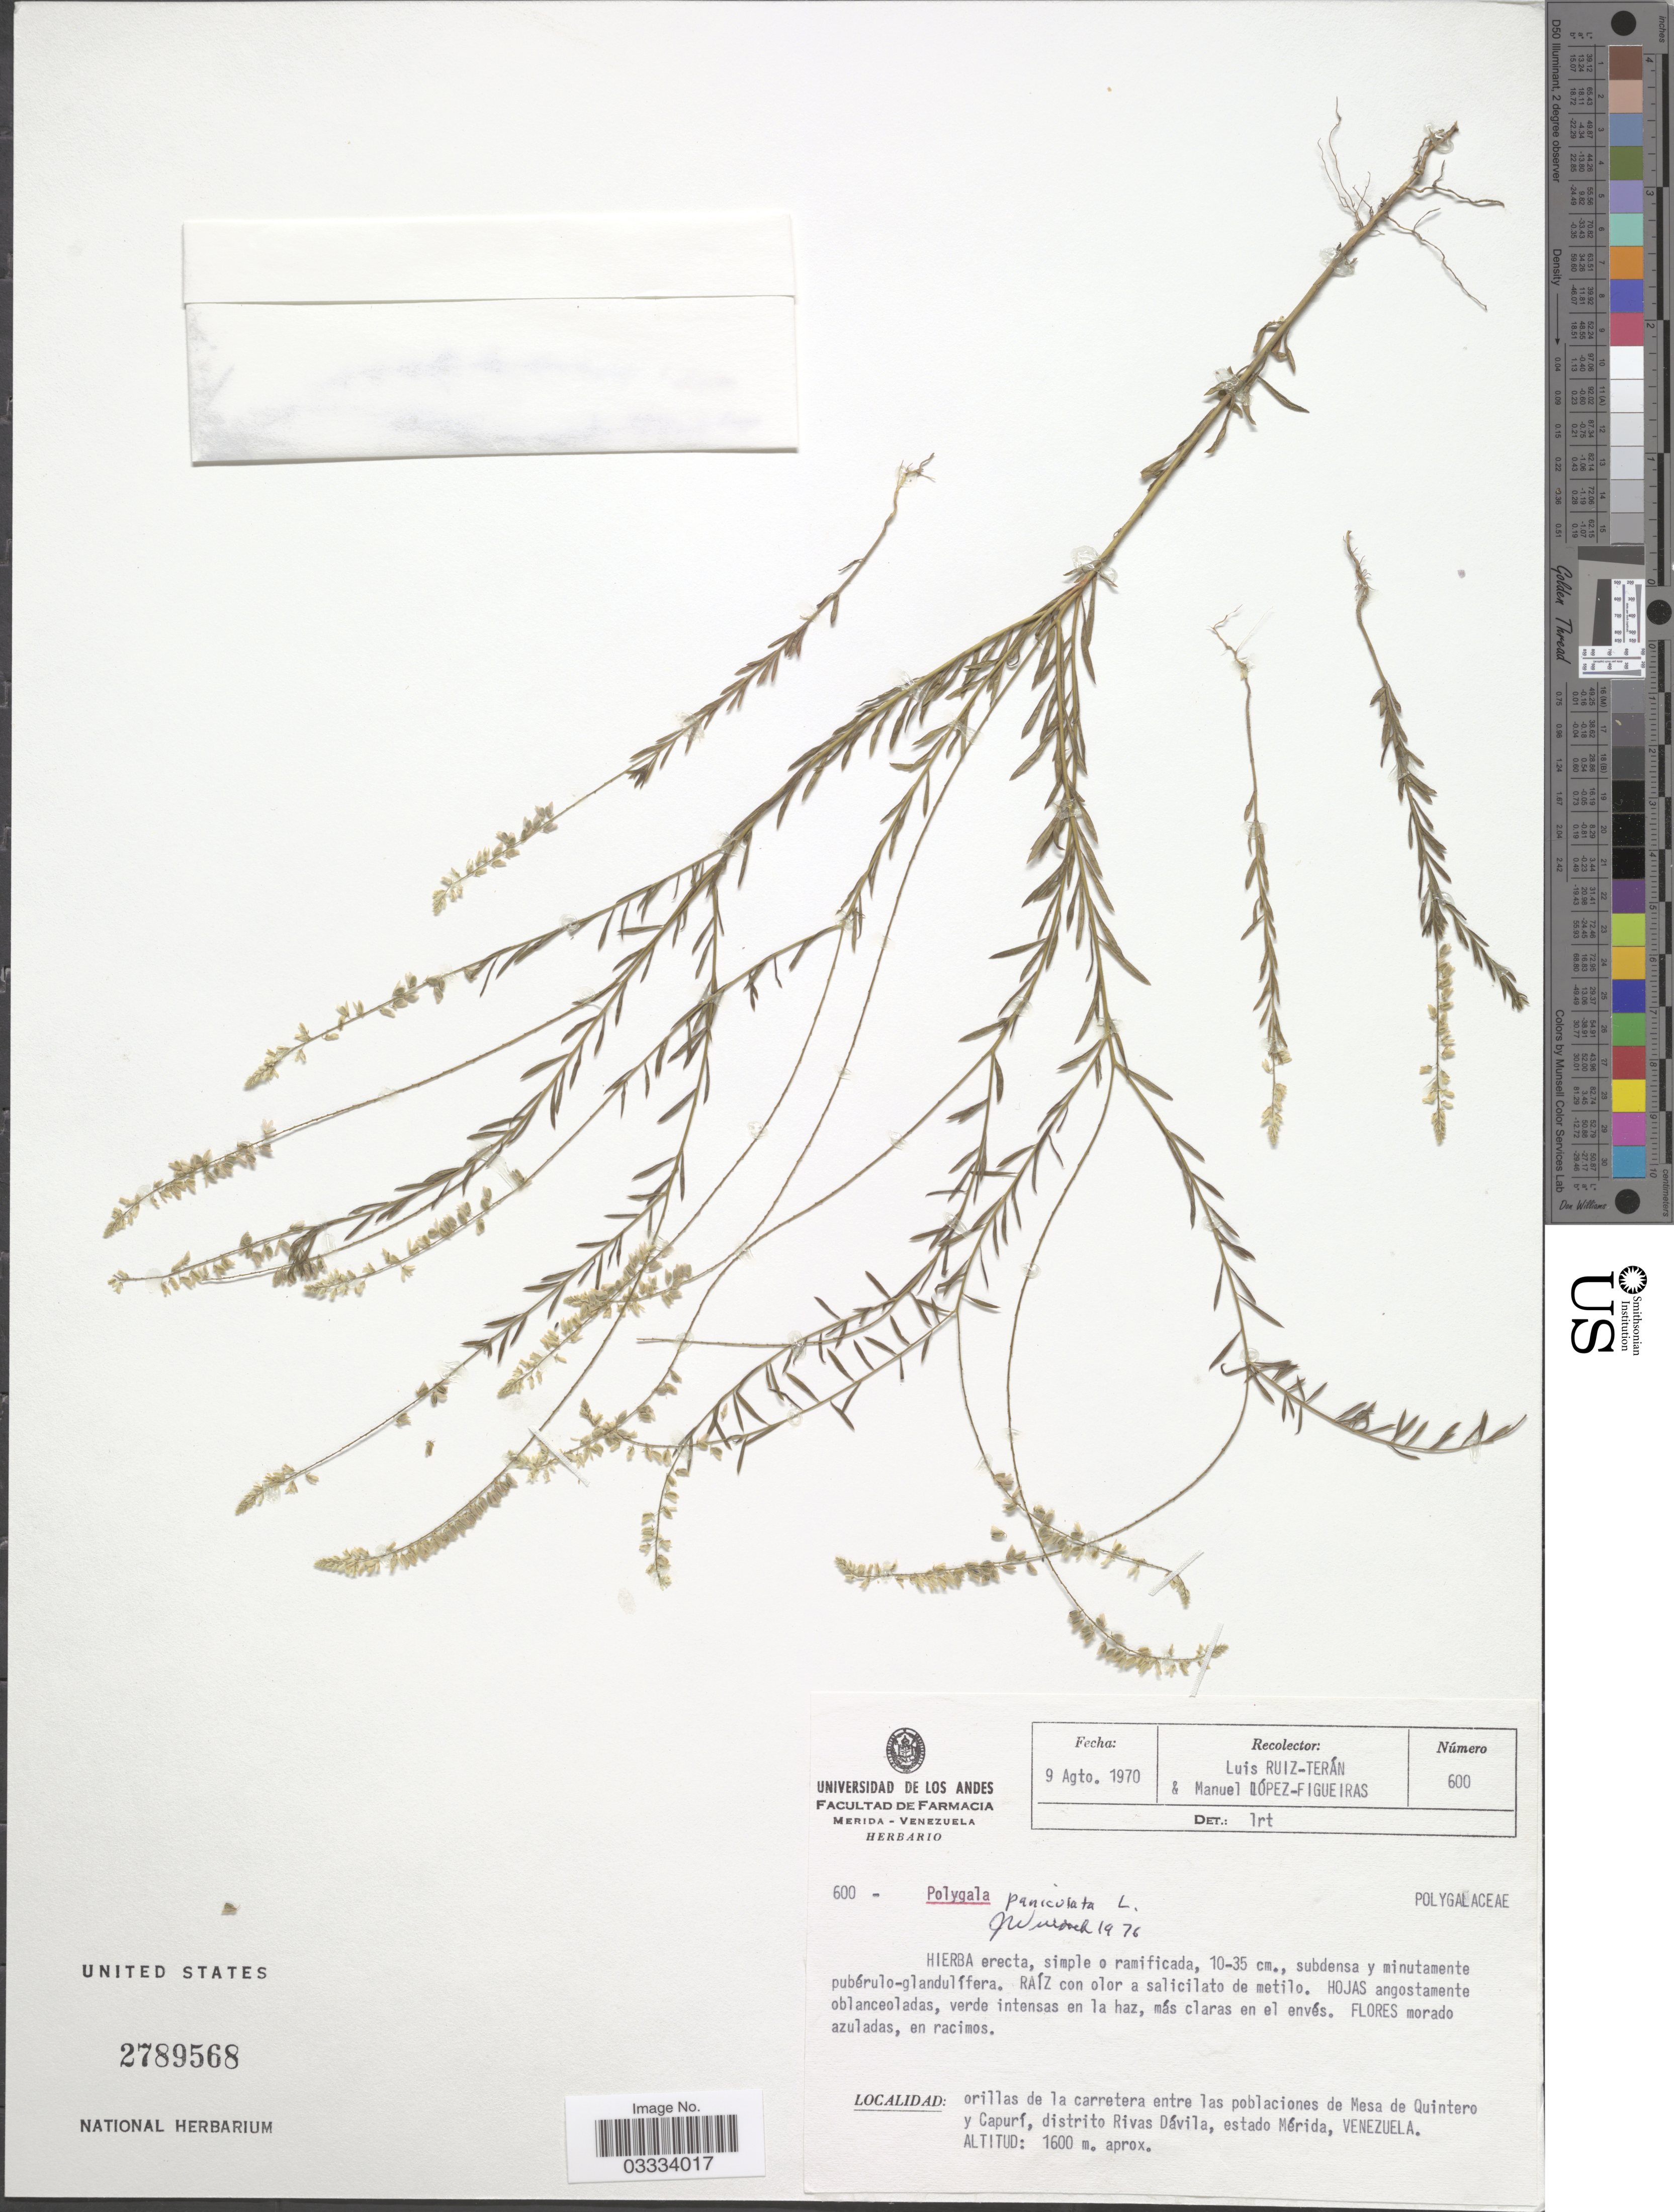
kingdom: Plantae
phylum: Tracheophyta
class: Magnoliopsida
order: Fabales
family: Polygalaceae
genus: Polygala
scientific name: Polygala paniculata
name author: L.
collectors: L. Teran & M. López Figueiras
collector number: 600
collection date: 1970-08-09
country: Venezuela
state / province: Mérida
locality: Orillas de la carretera entre las poblaciones de Mesa de Quintero y Capurí, distrito Rivas Dávila.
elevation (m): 1600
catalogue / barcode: US 2789568